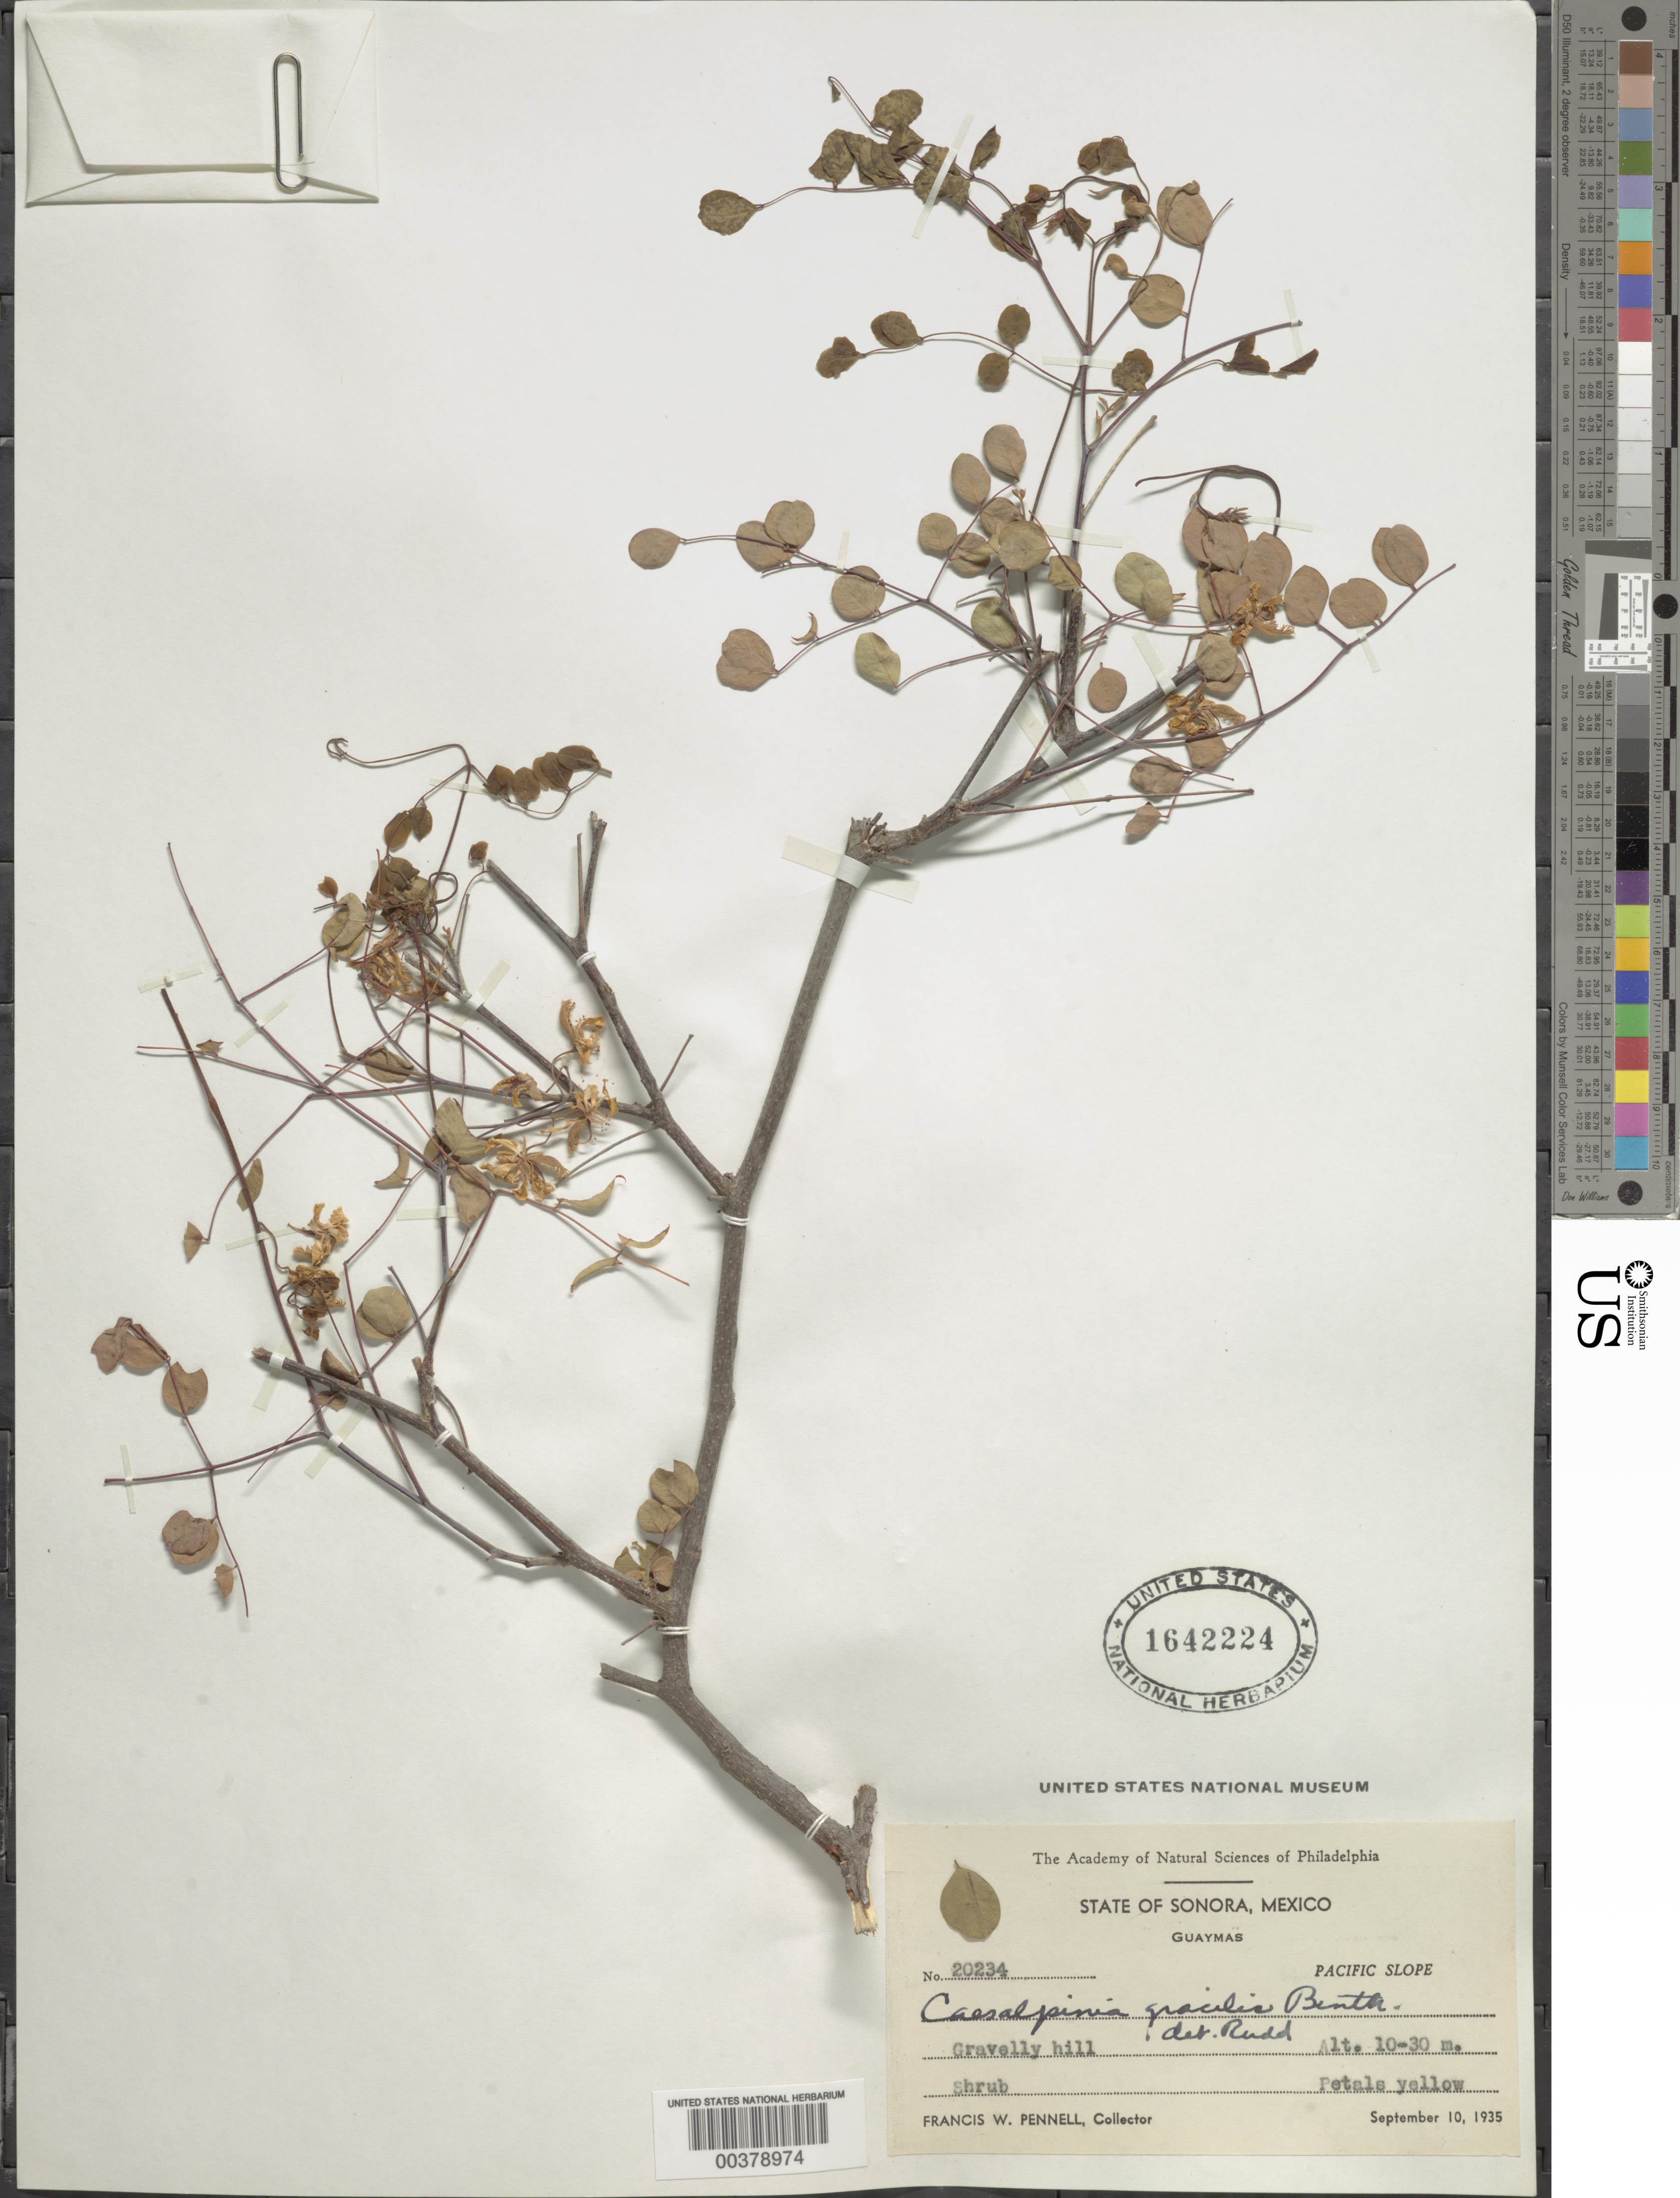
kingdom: Plantae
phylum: Tracheophyta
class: Magnoliopsida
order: Fabales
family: Fabaceae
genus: Coulteria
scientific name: Coulteria pumila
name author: (Britton & Rose) Sotuyo & G.P. Lewis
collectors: F. W. Pennell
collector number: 20234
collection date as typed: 10 Sep 1935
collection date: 1935-09-10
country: Mexico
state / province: Sonora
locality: Guaymas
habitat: Gravelly hill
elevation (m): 10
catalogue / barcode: US 1642224